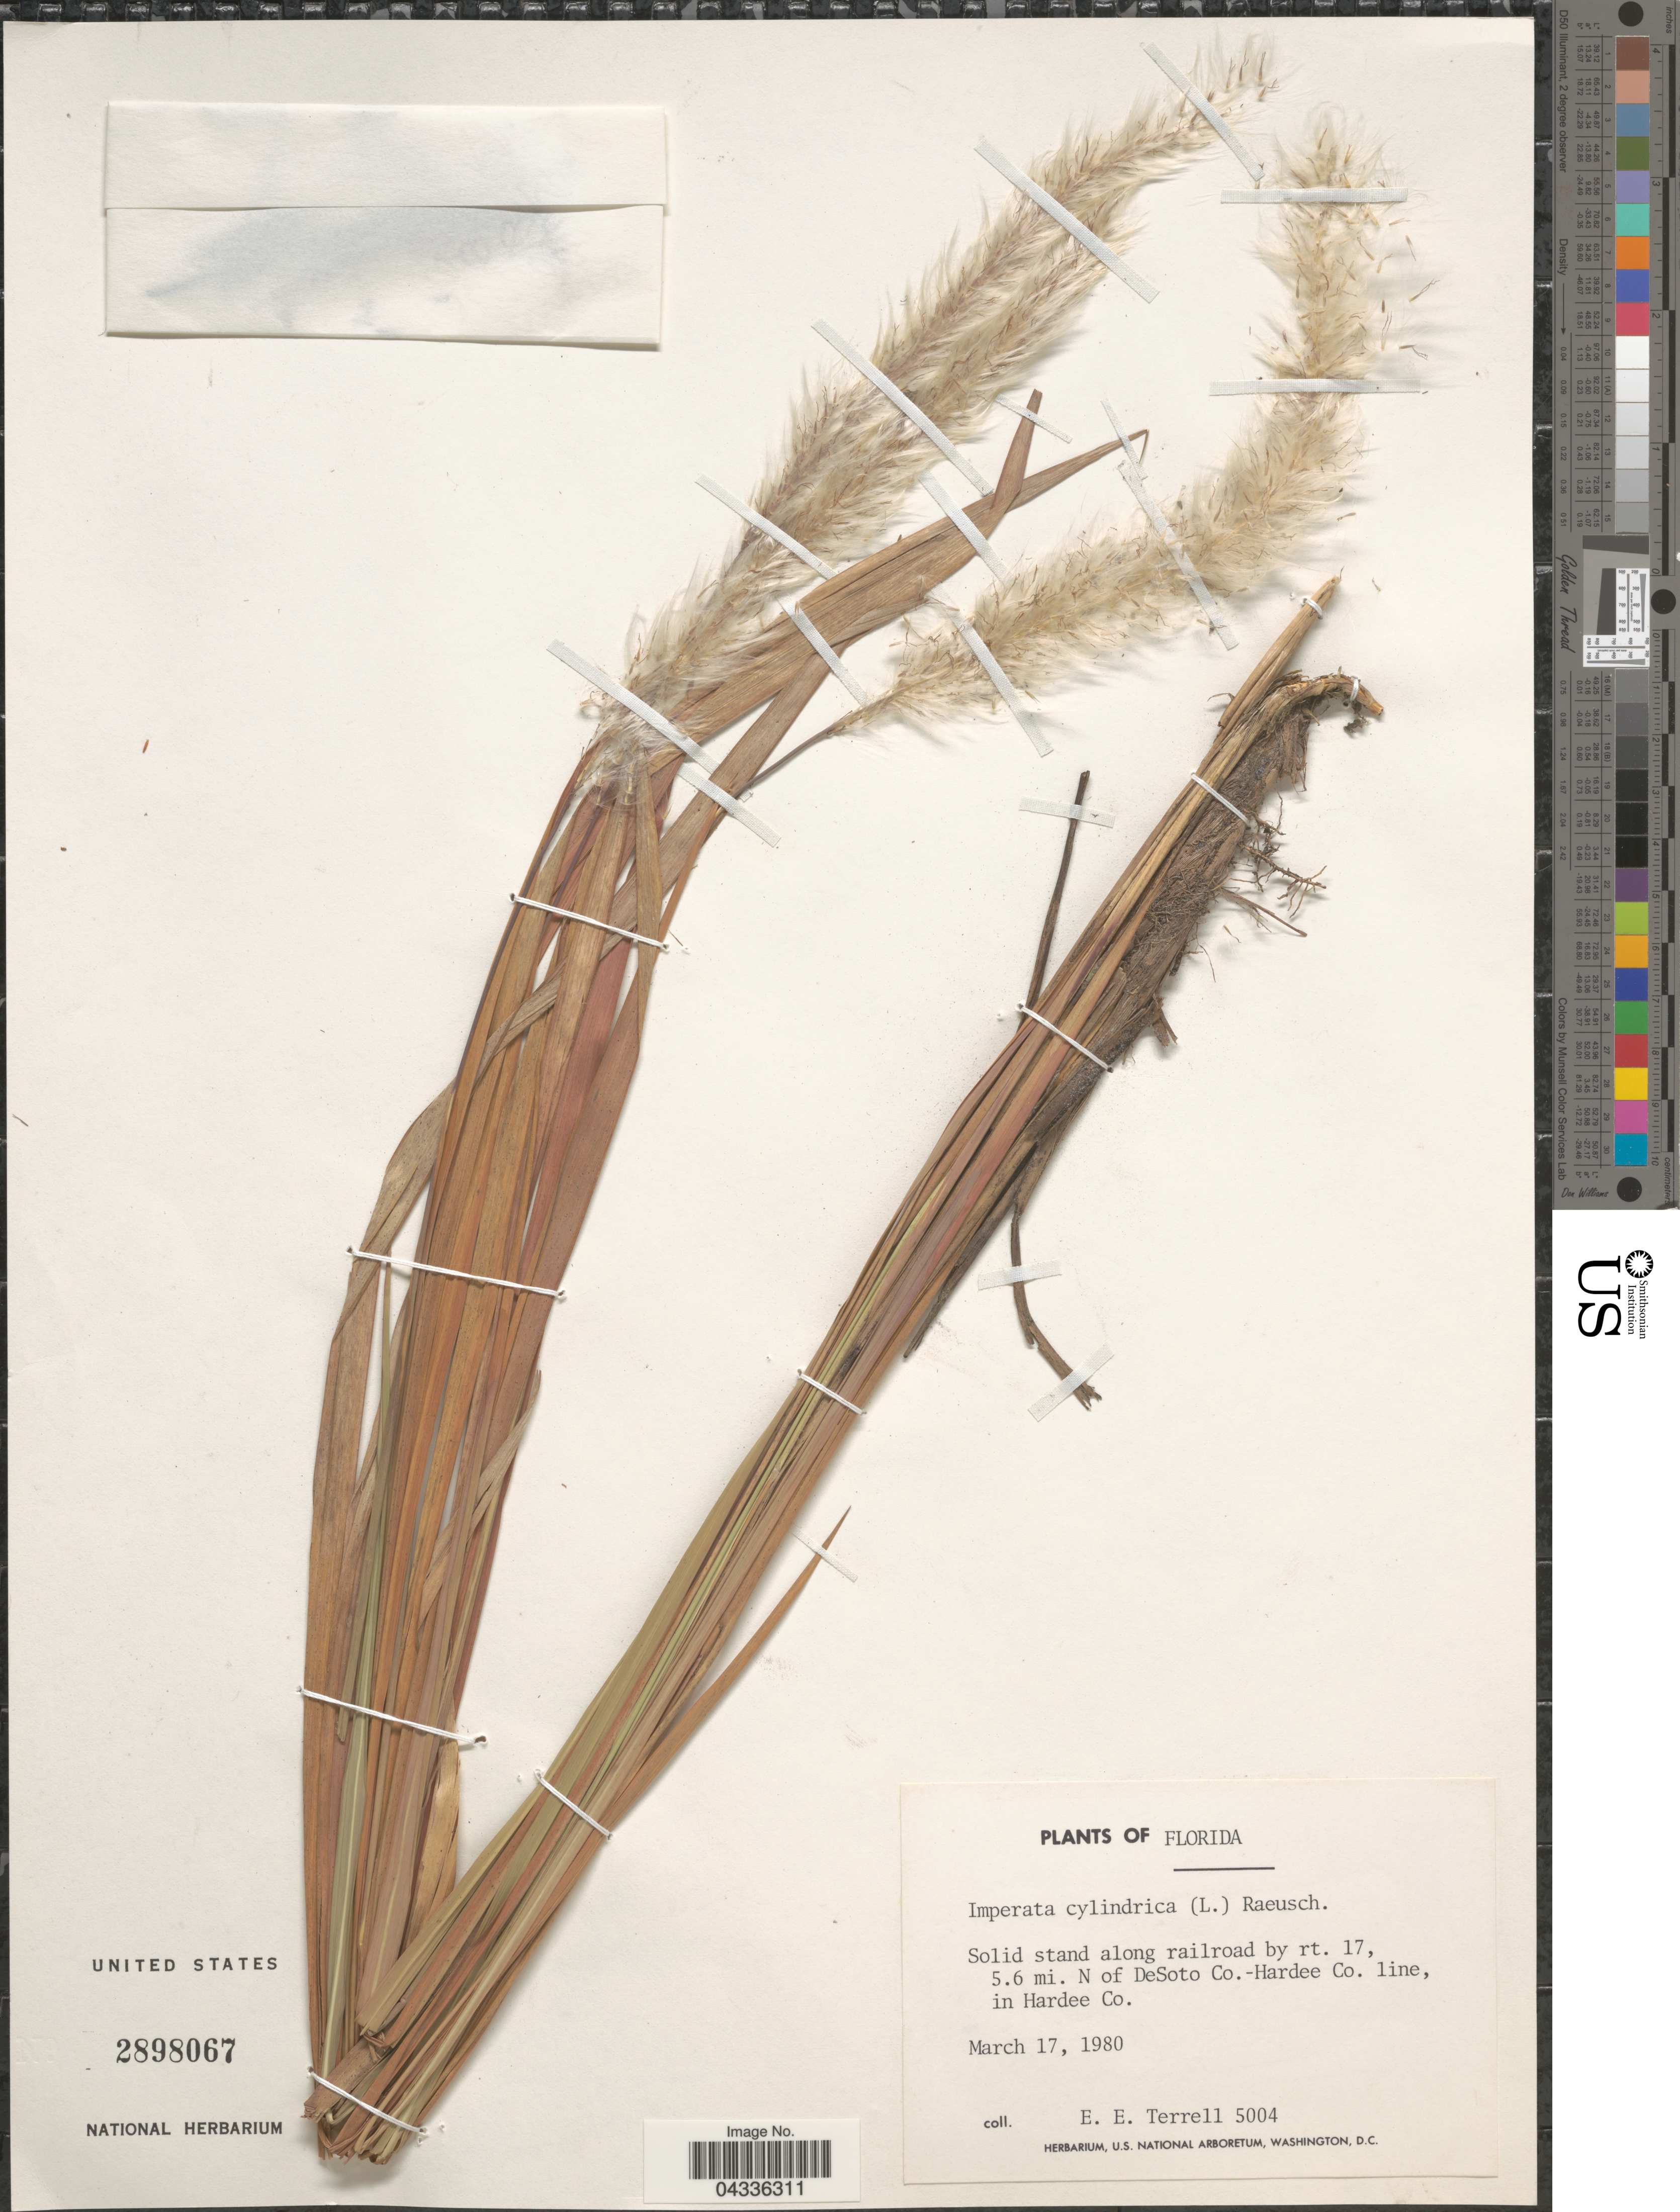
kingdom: Plantae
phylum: Tracheophyta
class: Liliopsida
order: Poales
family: Poaceae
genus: Imperata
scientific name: Imperata cylindrica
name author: (L.) P. Beauv.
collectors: E. E. Terrell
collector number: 5004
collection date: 1980-03-17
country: United States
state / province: Florida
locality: Solid stand along railroad by rt. 17, 5.6 mi. N of DeSoto Co.-Hardee Co. line, in Hardee Co.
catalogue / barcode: US 2898067